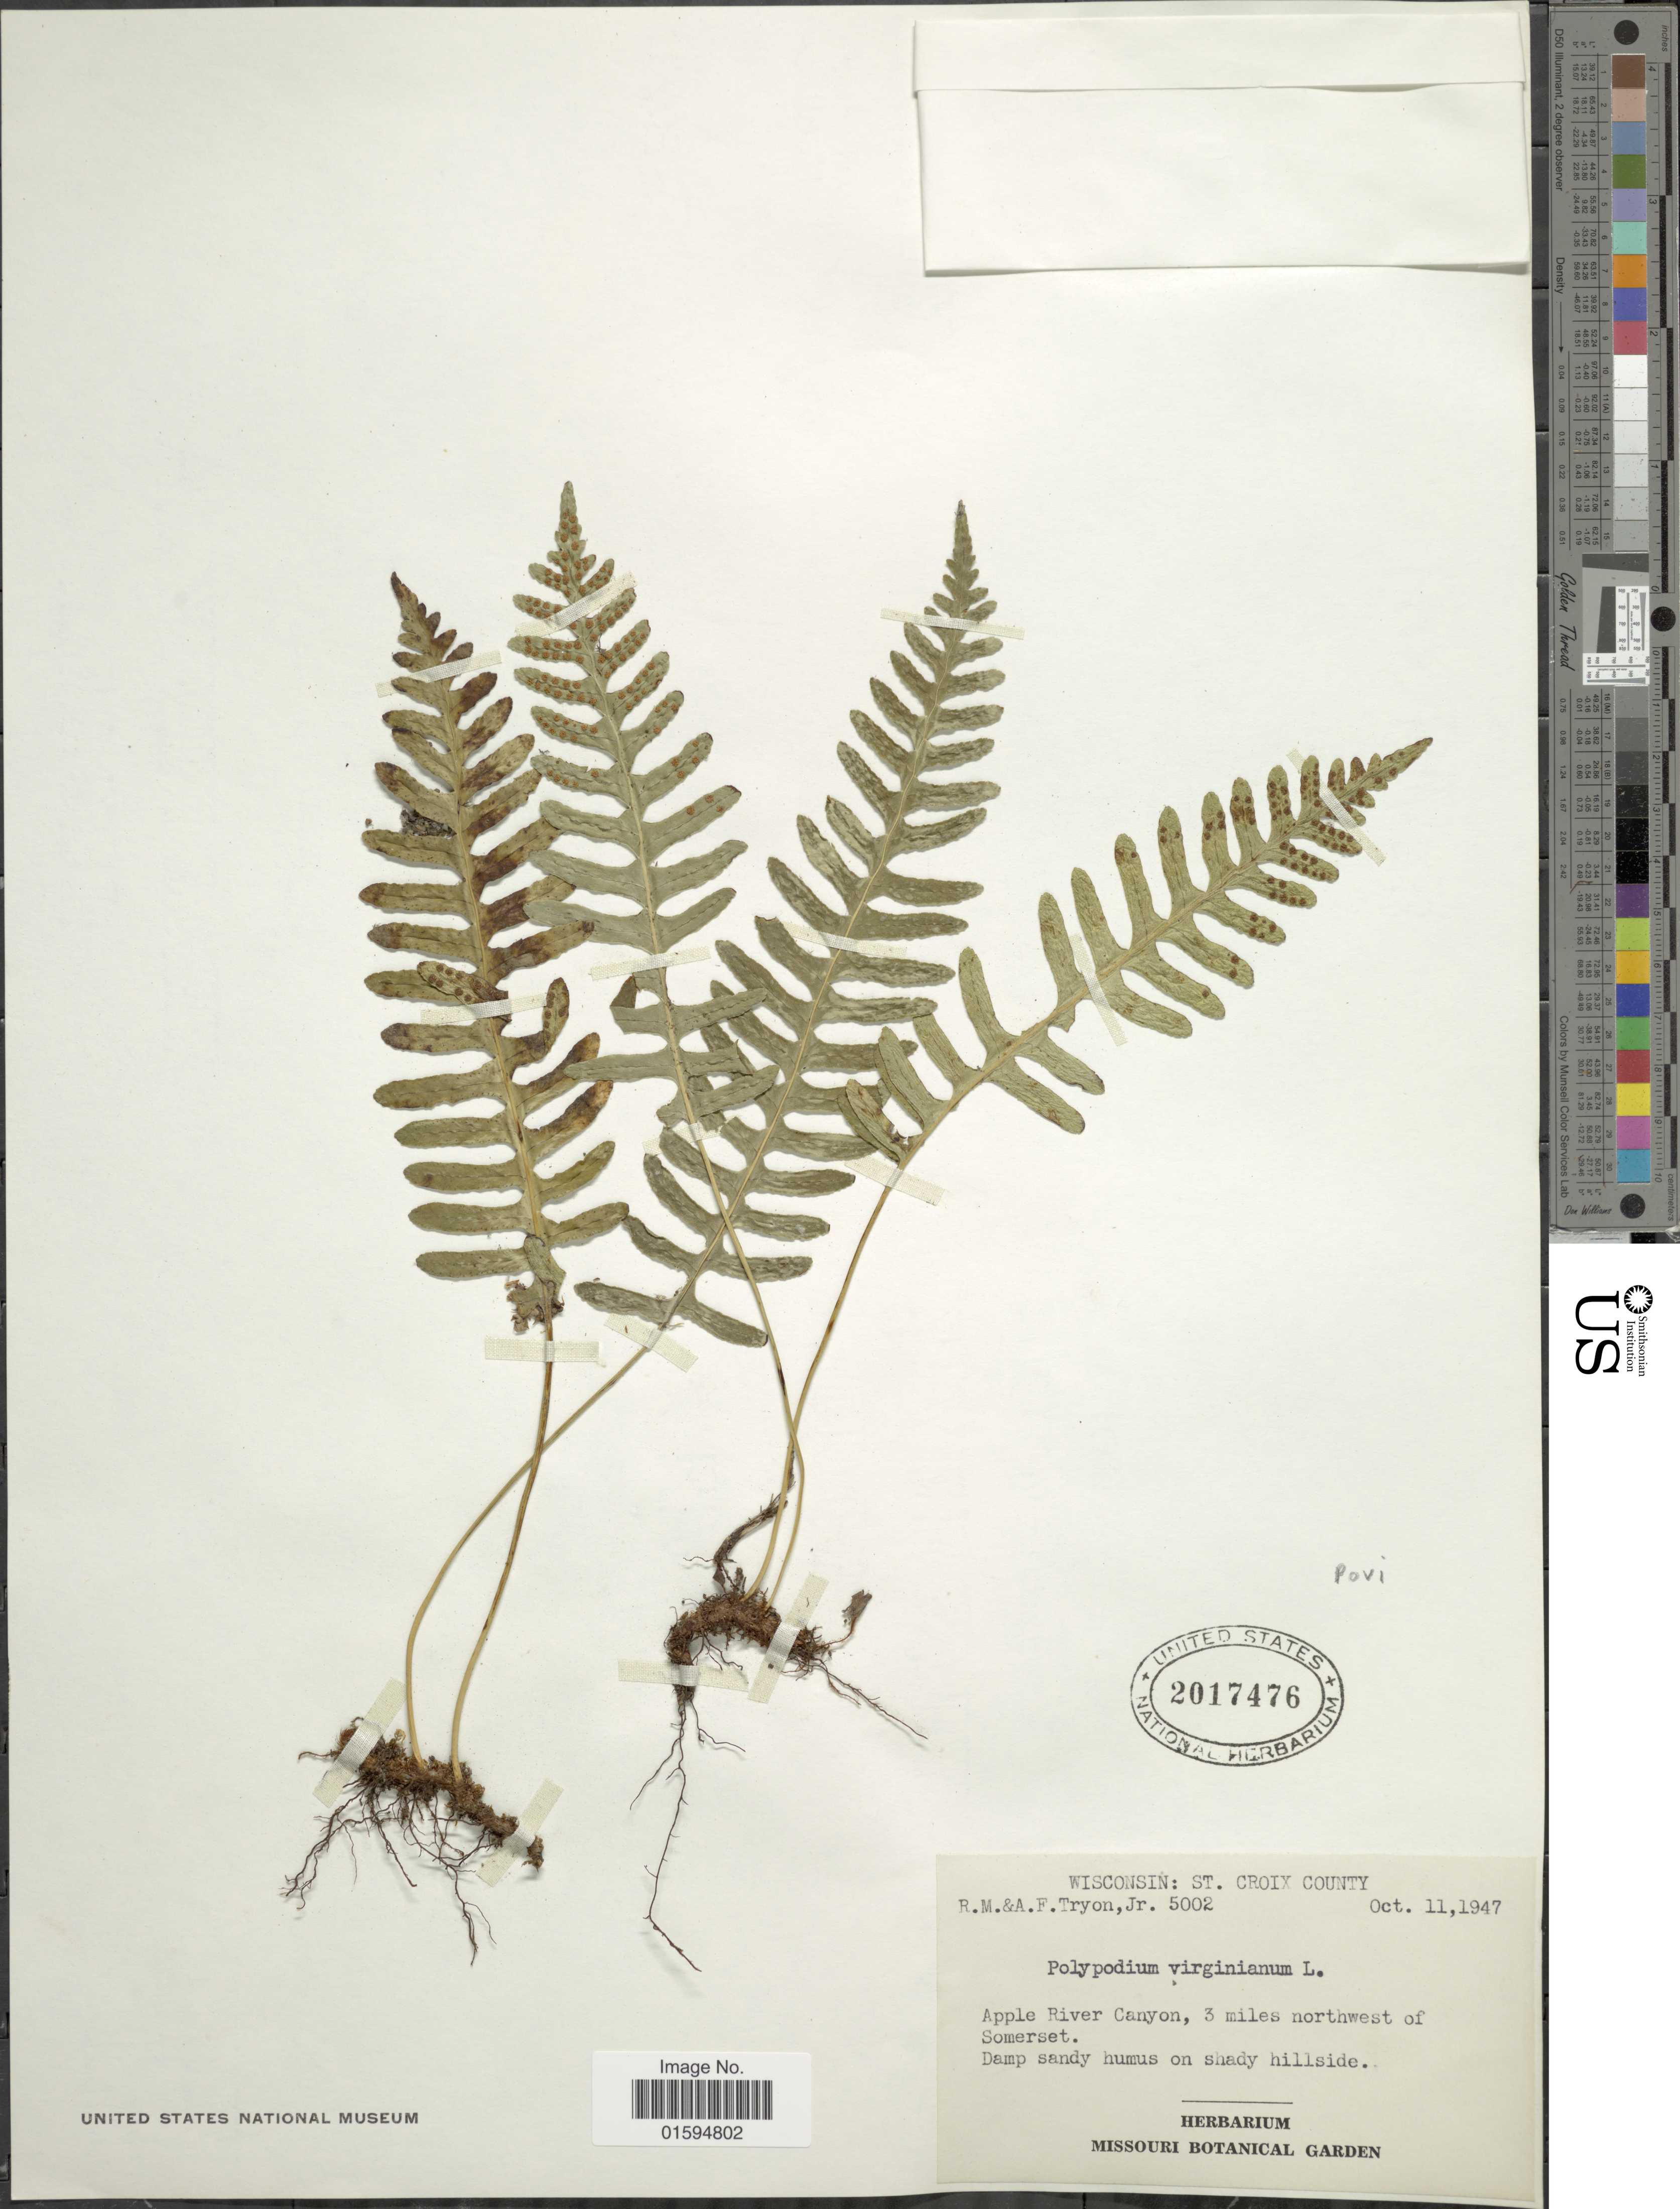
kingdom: Plantae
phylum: Tracheophyta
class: Polypodiopsida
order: Polypodiales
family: Polypodiaceae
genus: Polypodium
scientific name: Polypodium virginianum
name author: L.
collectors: R. M. Tryon & A. F. Tryon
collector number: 5002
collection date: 1947-10-11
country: United States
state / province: Wisconsin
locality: St. Croix County, Apple River Canyon, 3 miles nortrhwest of Somerset.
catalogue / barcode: US 2017476